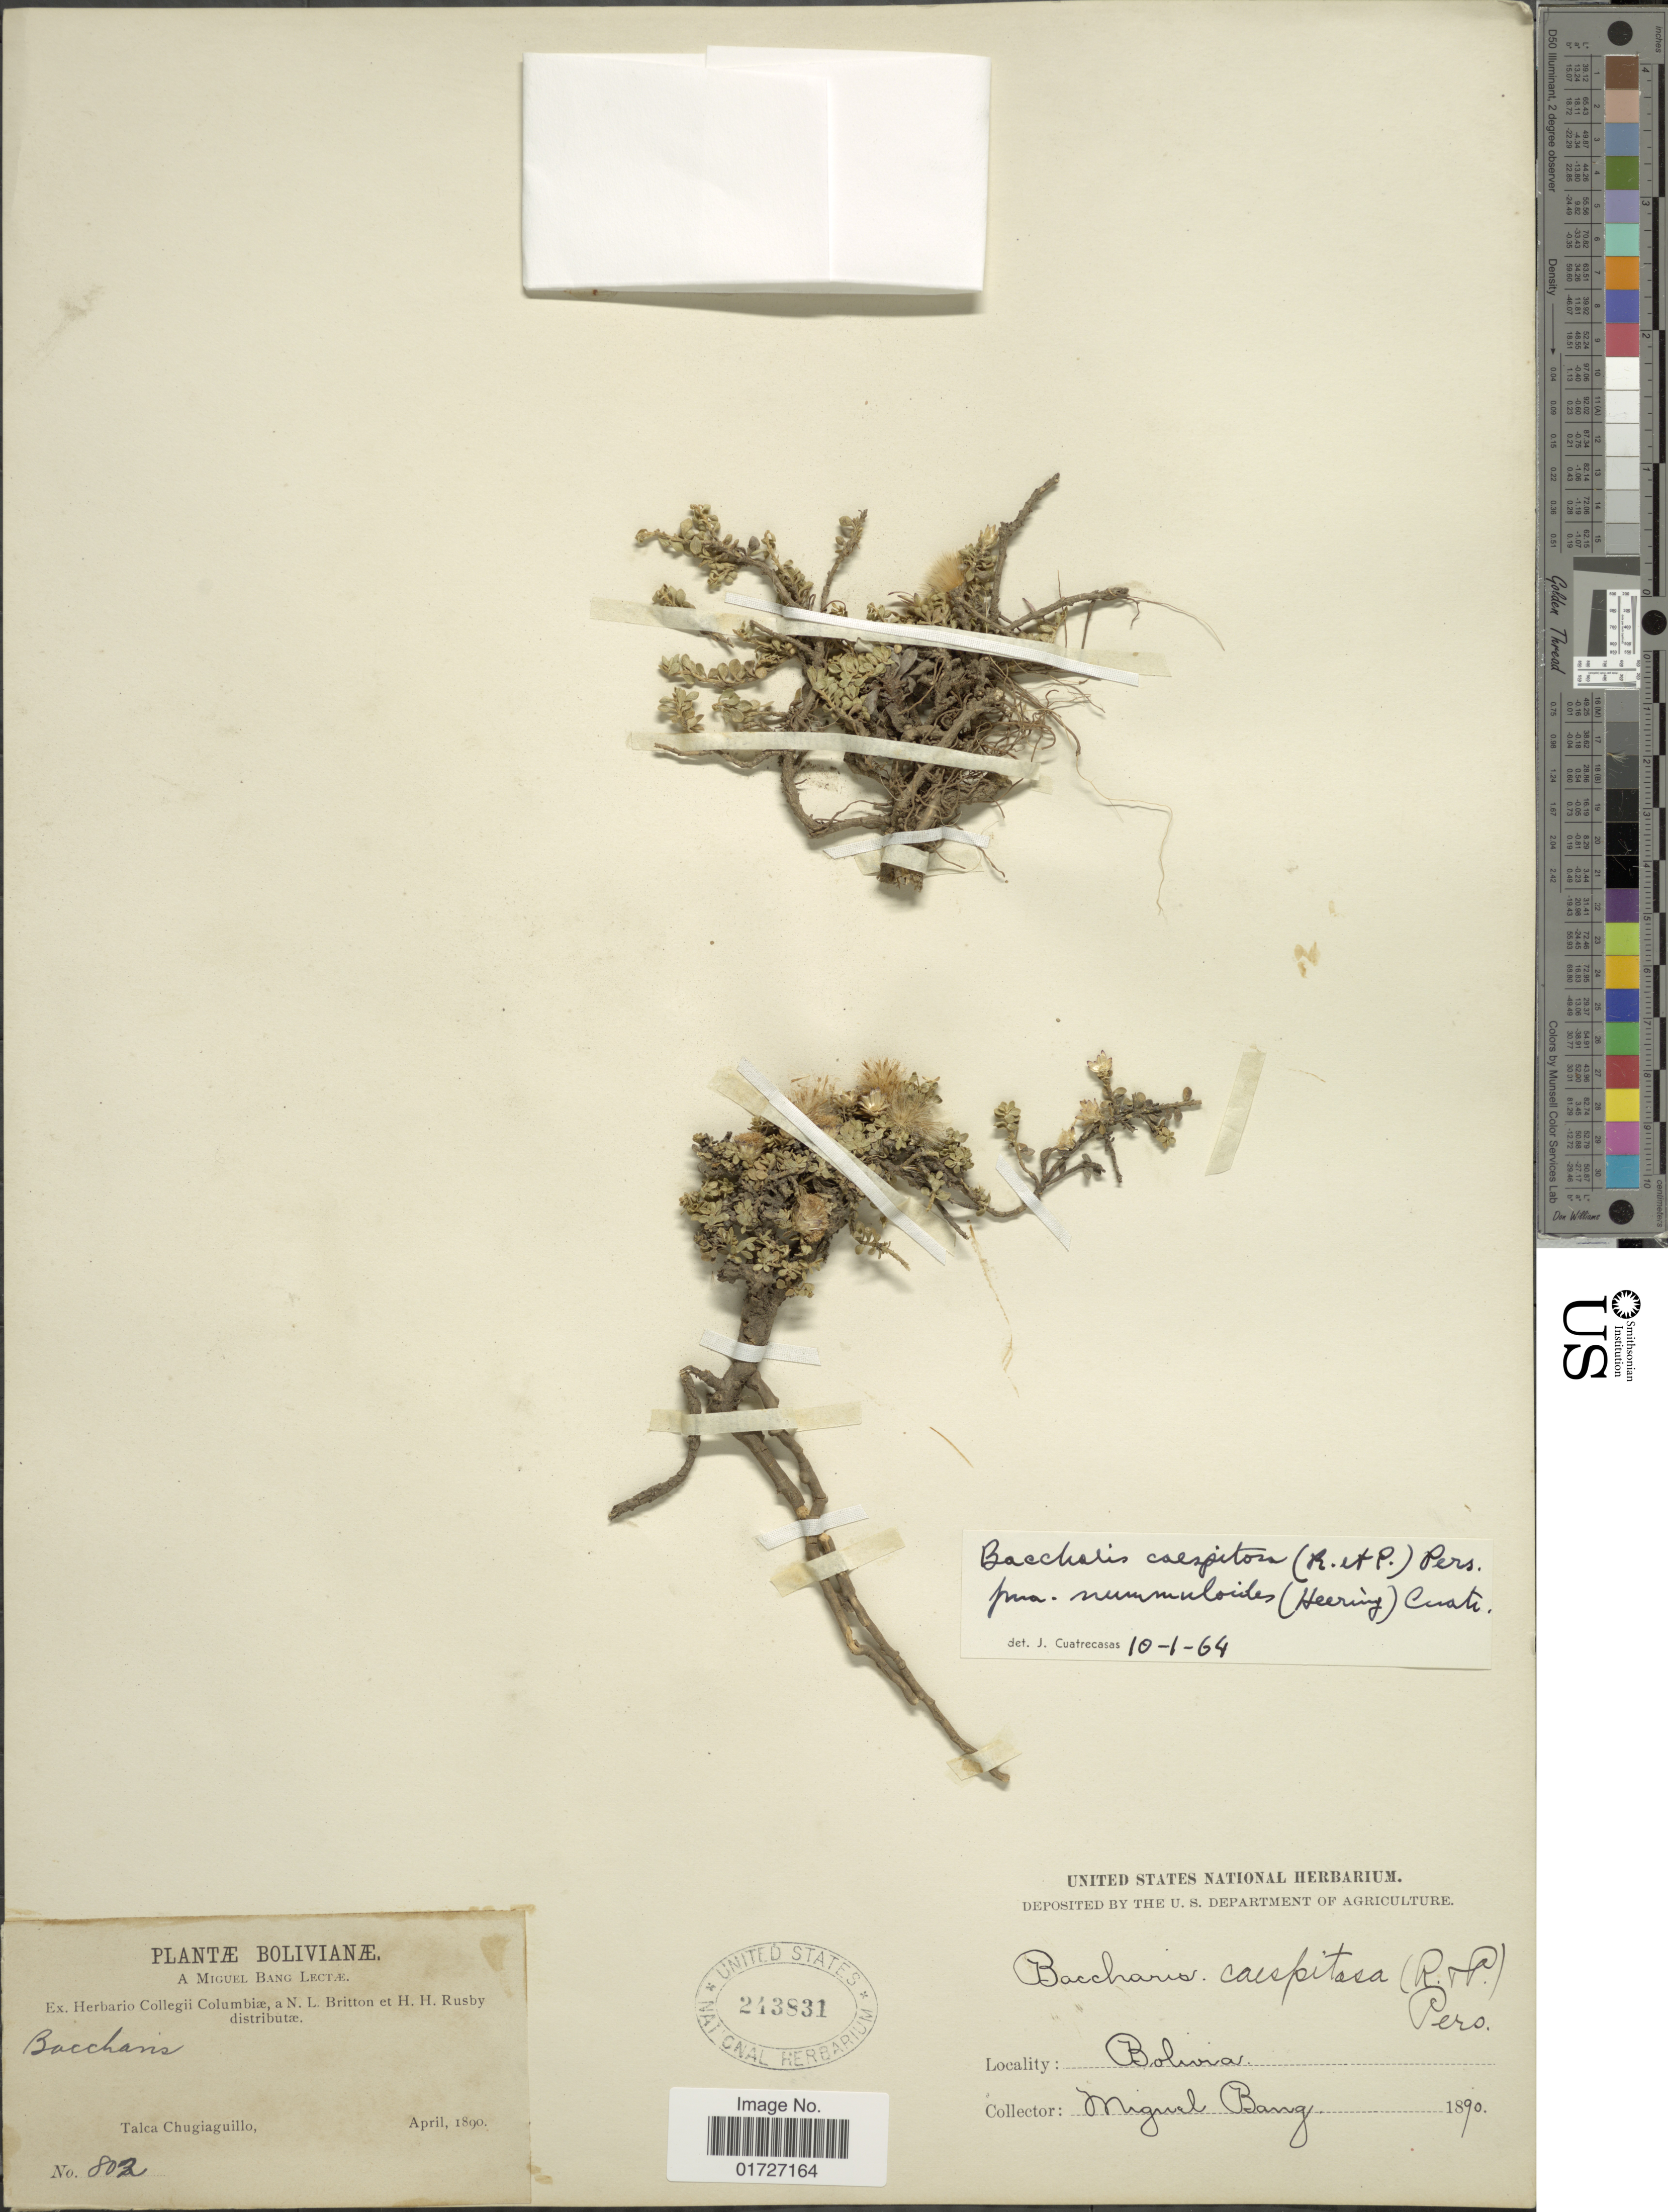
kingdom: Plantae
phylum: Tracheophyta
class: Magnoliopsida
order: Asterales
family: Asteraceae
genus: Baccharis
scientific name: Baccharis caespitosa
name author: (Ruiz & Pav.) Pers.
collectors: M. Bang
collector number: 802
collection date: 1890-04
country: Bolivia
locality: Talca Chugiaguillo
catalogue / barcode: US 243831